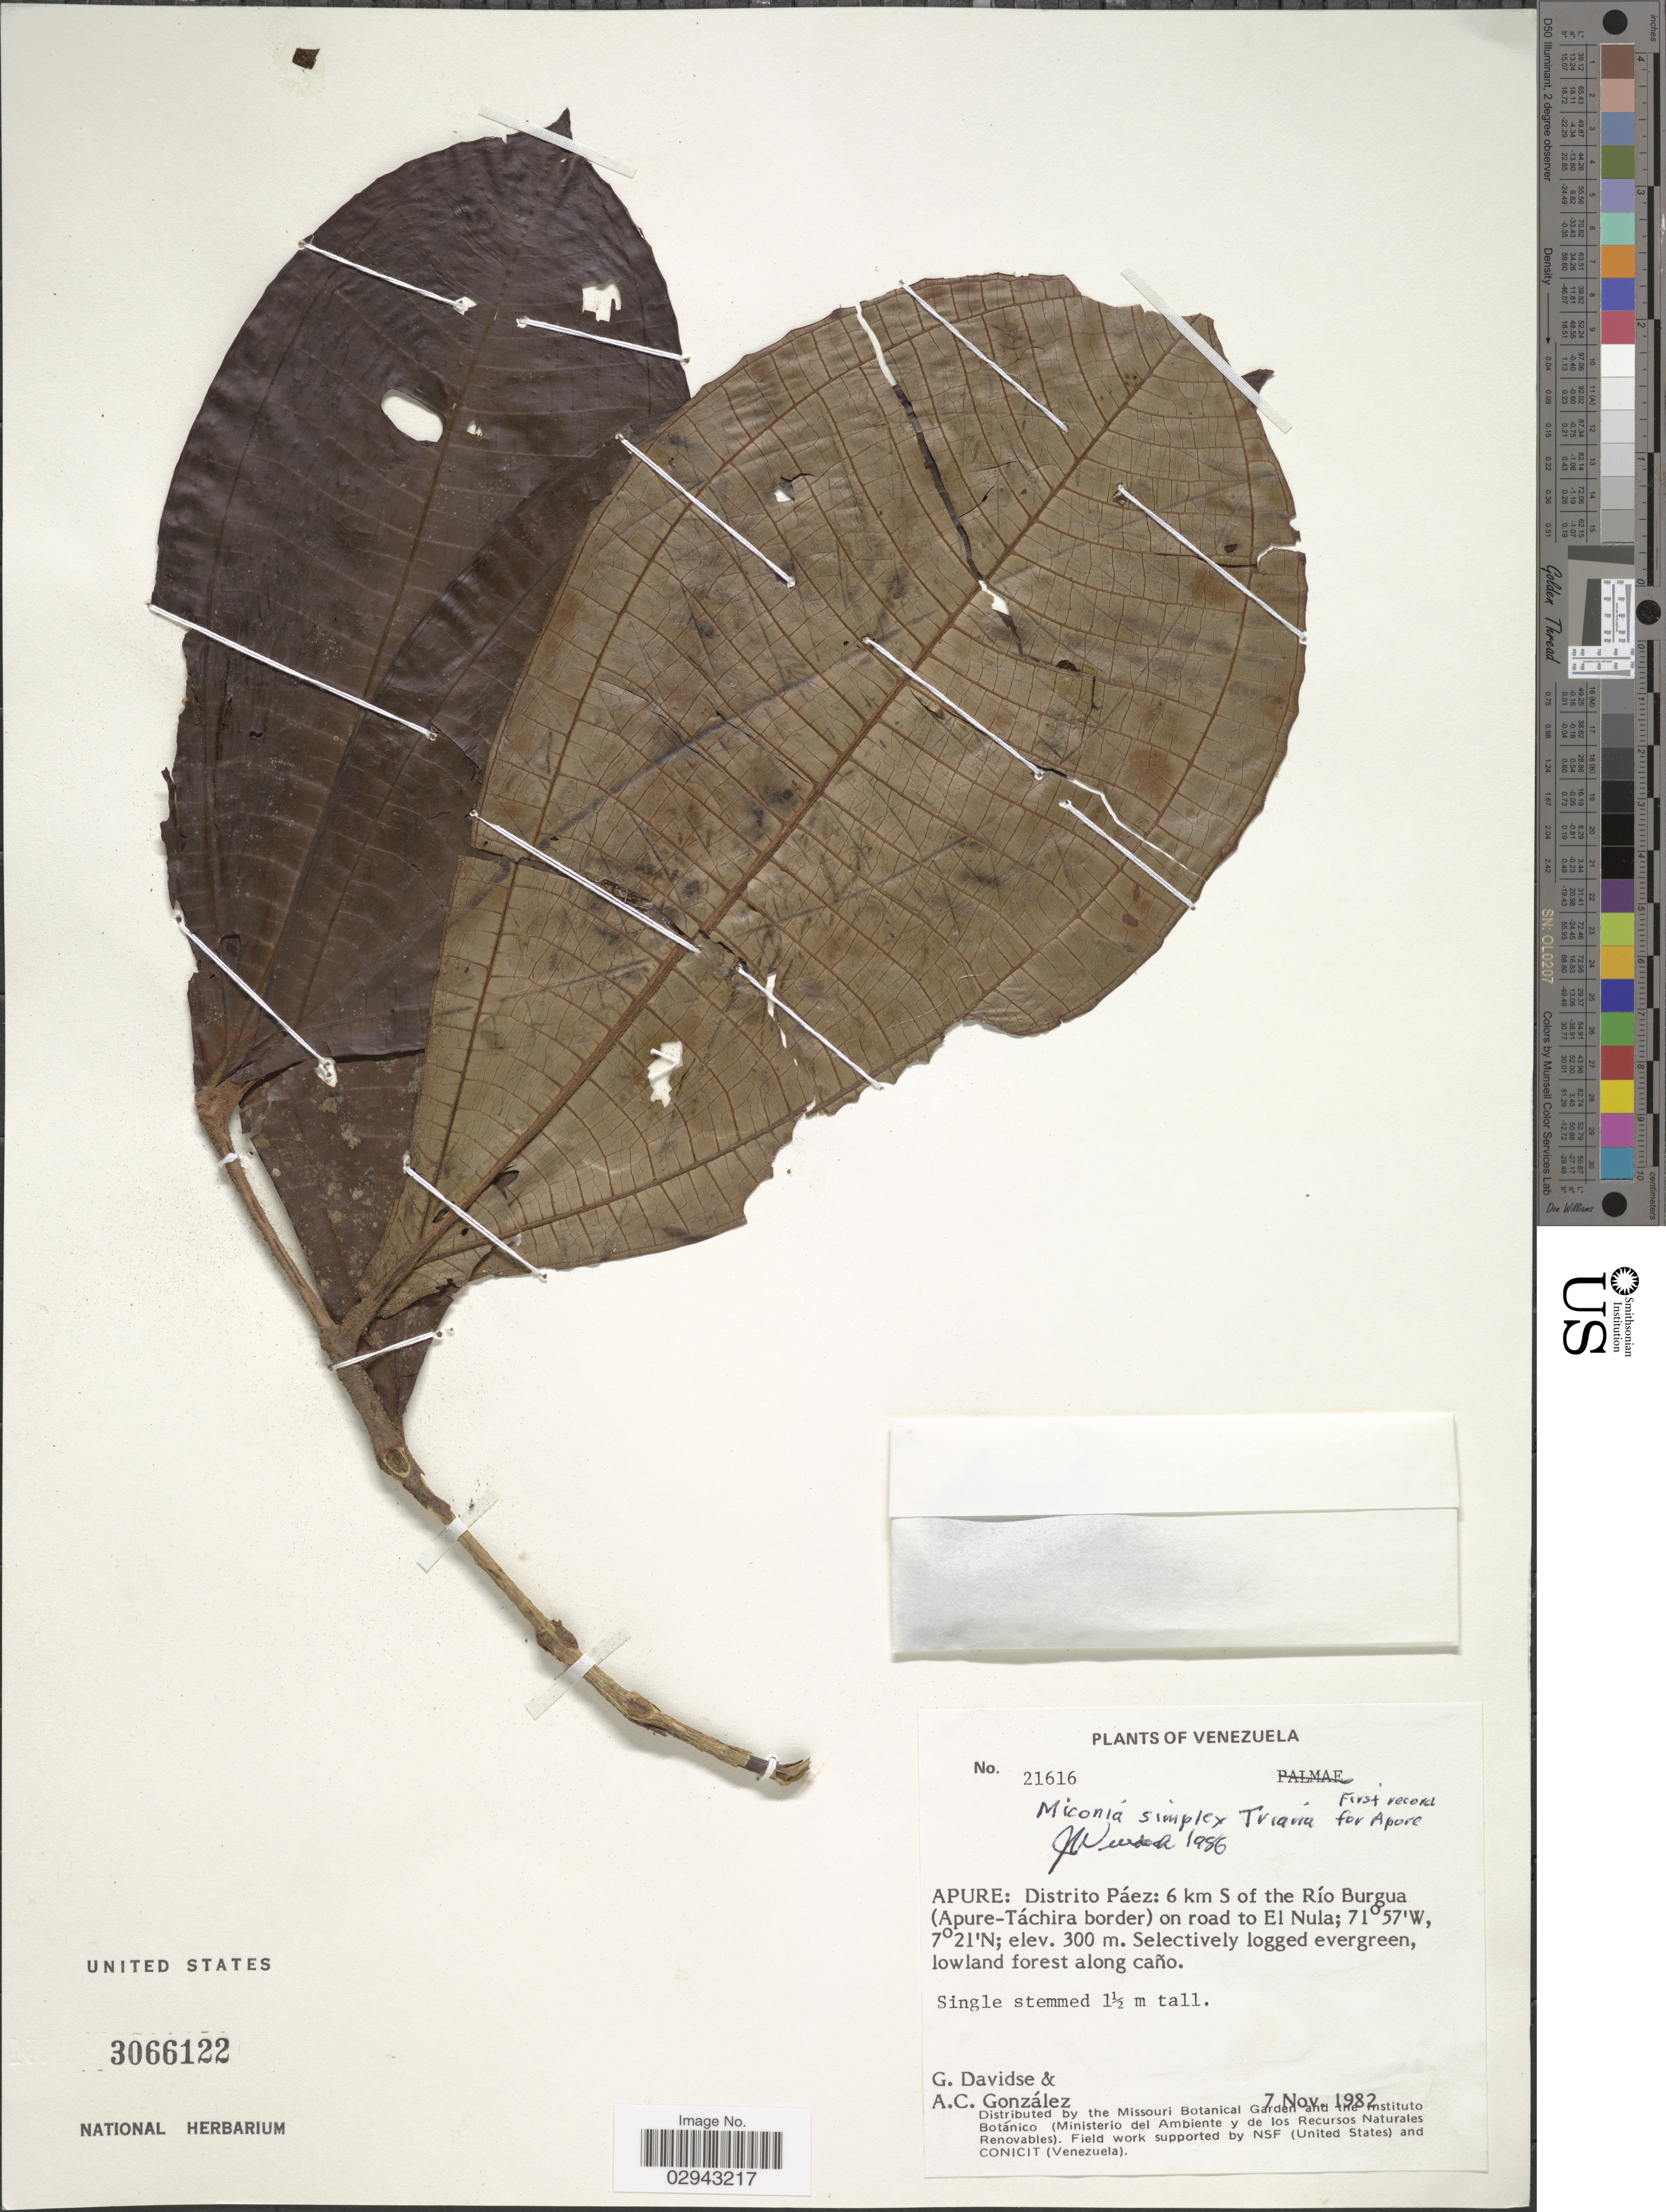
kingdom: Plantae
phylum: Tracheophyta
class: Magnoliopsida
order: Myrtales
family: Melastomataceae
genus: Miconia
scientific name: Miconia simplex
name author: Triana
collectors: G. Davidse & A. C. González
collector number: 21616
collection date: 1982-11-07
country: Venezuela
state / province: Apure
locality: Distrito Páez: 6 km S of the Río Burgua (Apure-Táchira border) on road to El Nula.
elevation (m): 300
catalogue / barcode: US 3066122